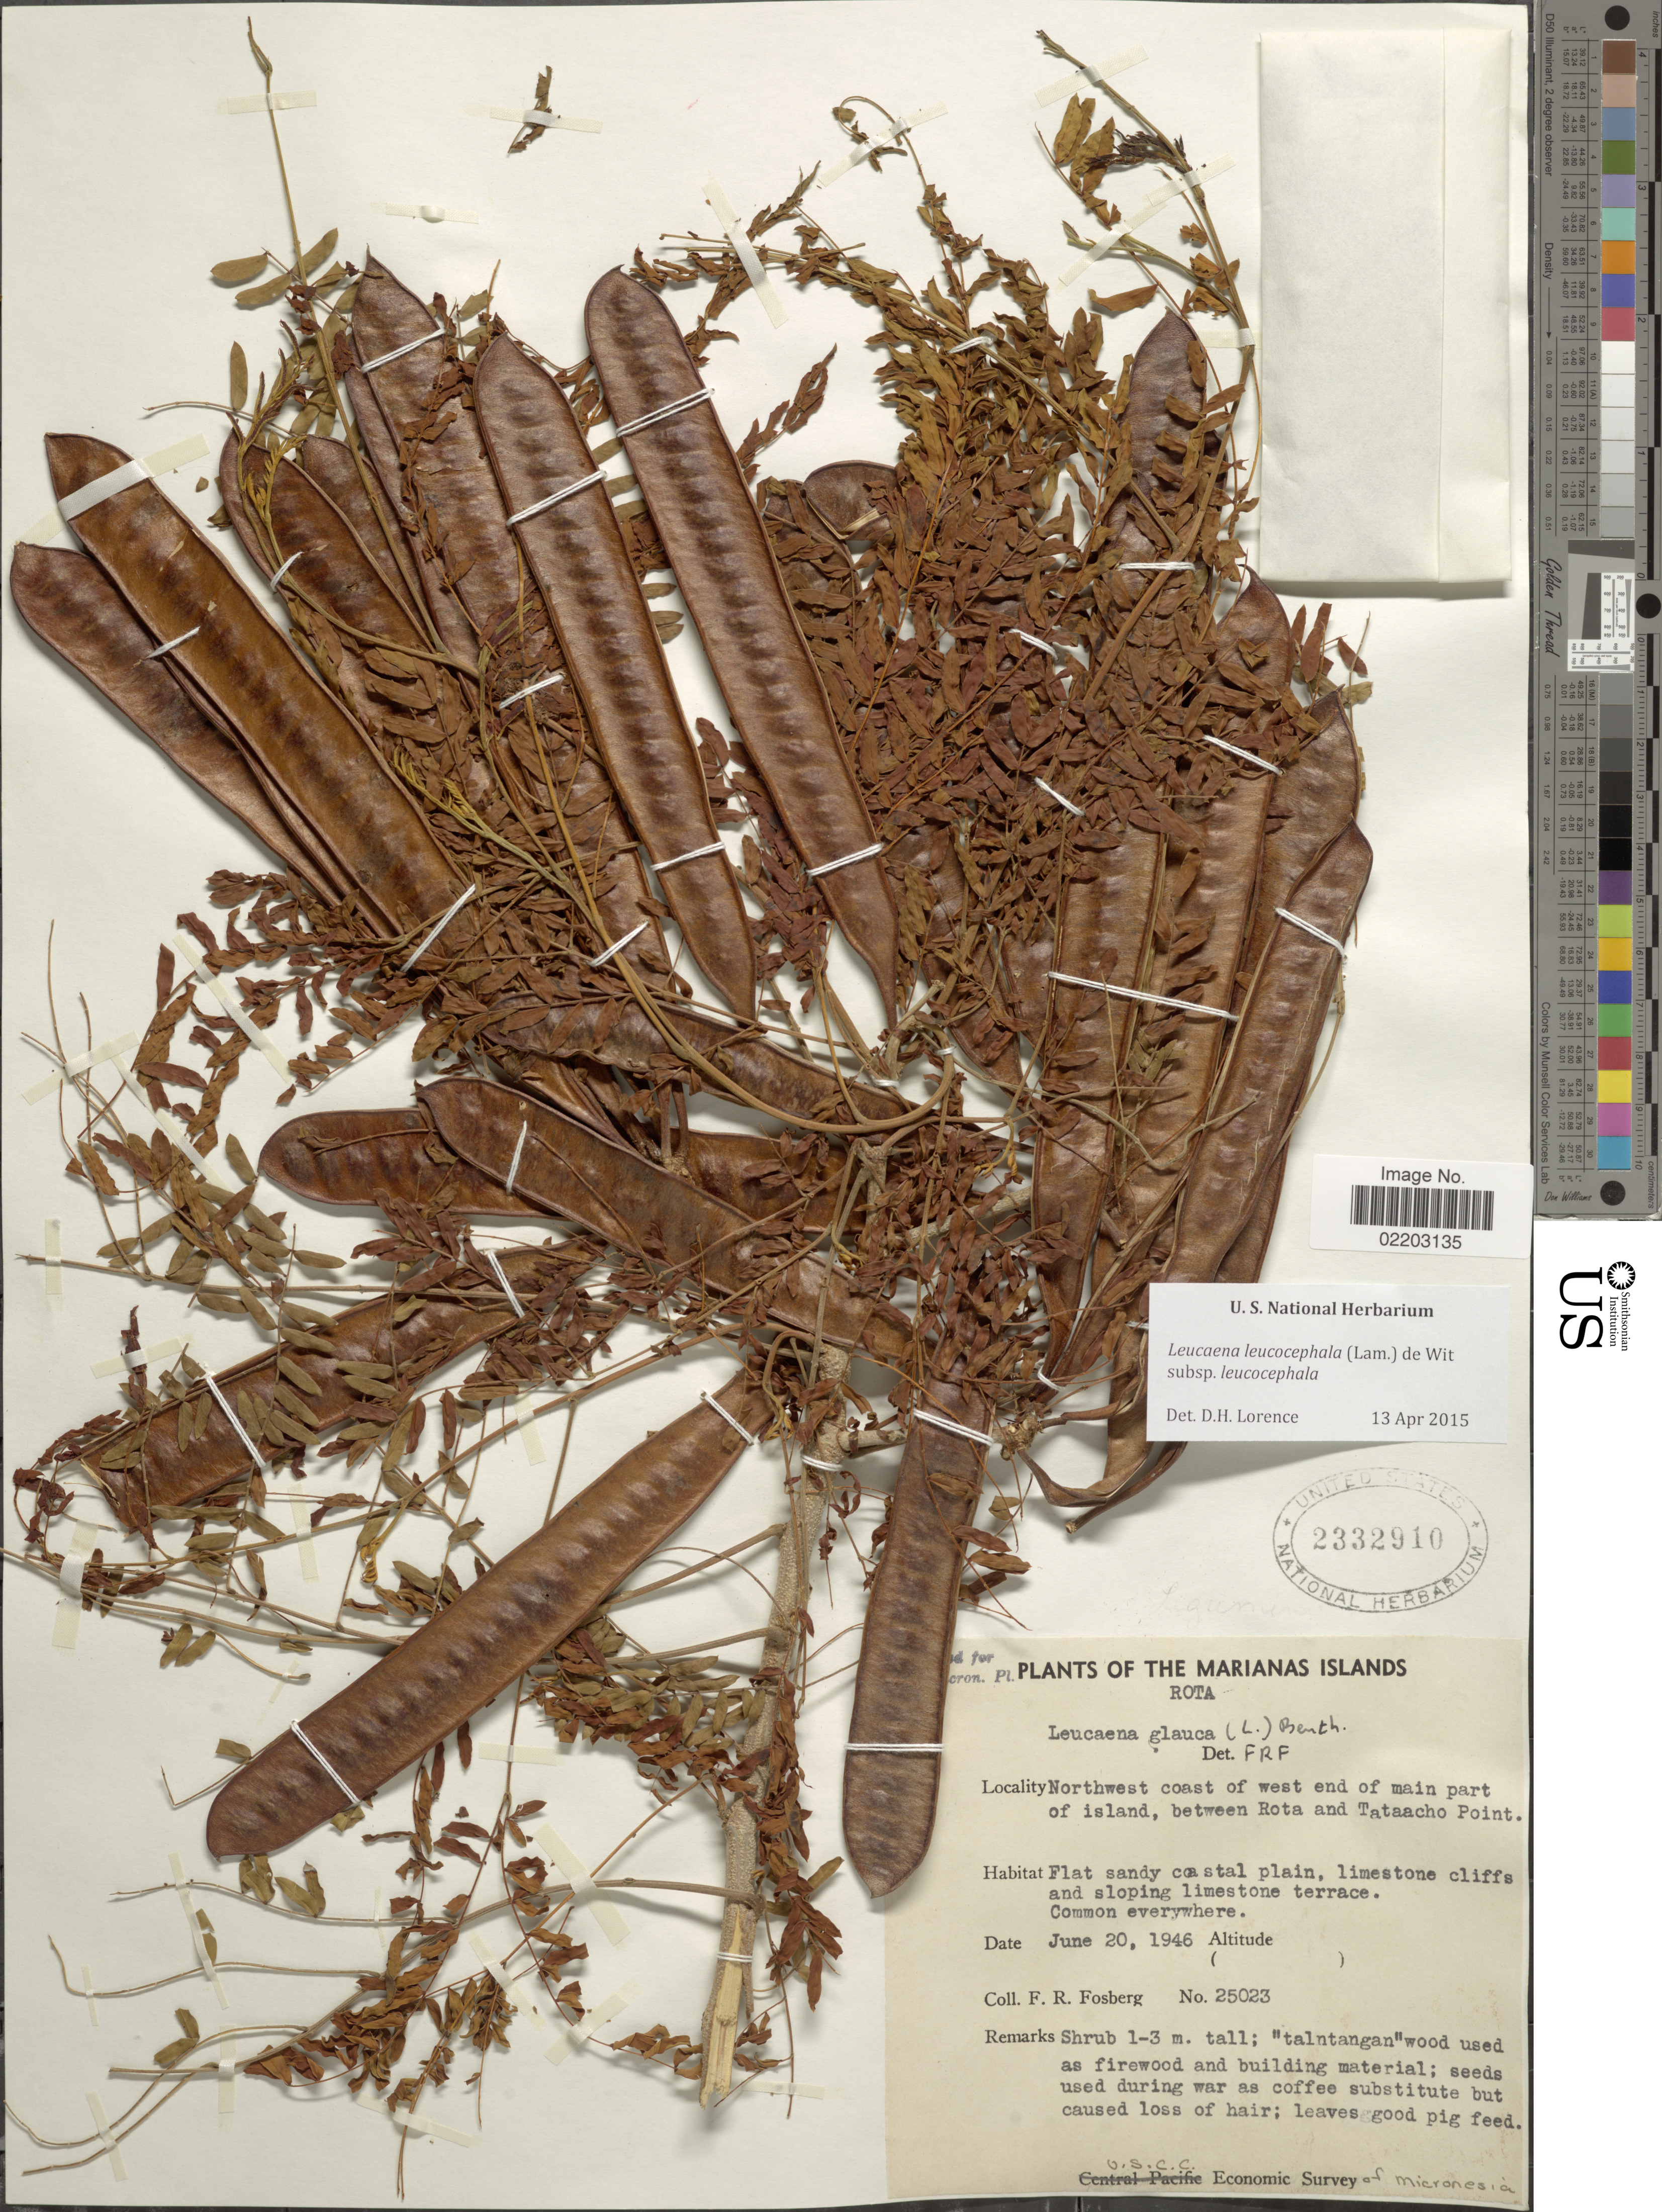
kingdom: Plantae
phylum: Tracheophyta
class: Magnoliopsida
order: Fabales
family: Fabaceae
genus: Leucaena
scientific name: Leucaena leucocephala subsp. leucocephala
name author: (Lam.) de Wit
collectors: F. R. Fosberg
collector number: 25023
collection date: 1946-06-20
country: Northern Mariana Islands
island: Rota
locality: Rota, Northwest coast of west end main part of island, between Rota and Tataacho Point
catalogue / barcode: US 2332910